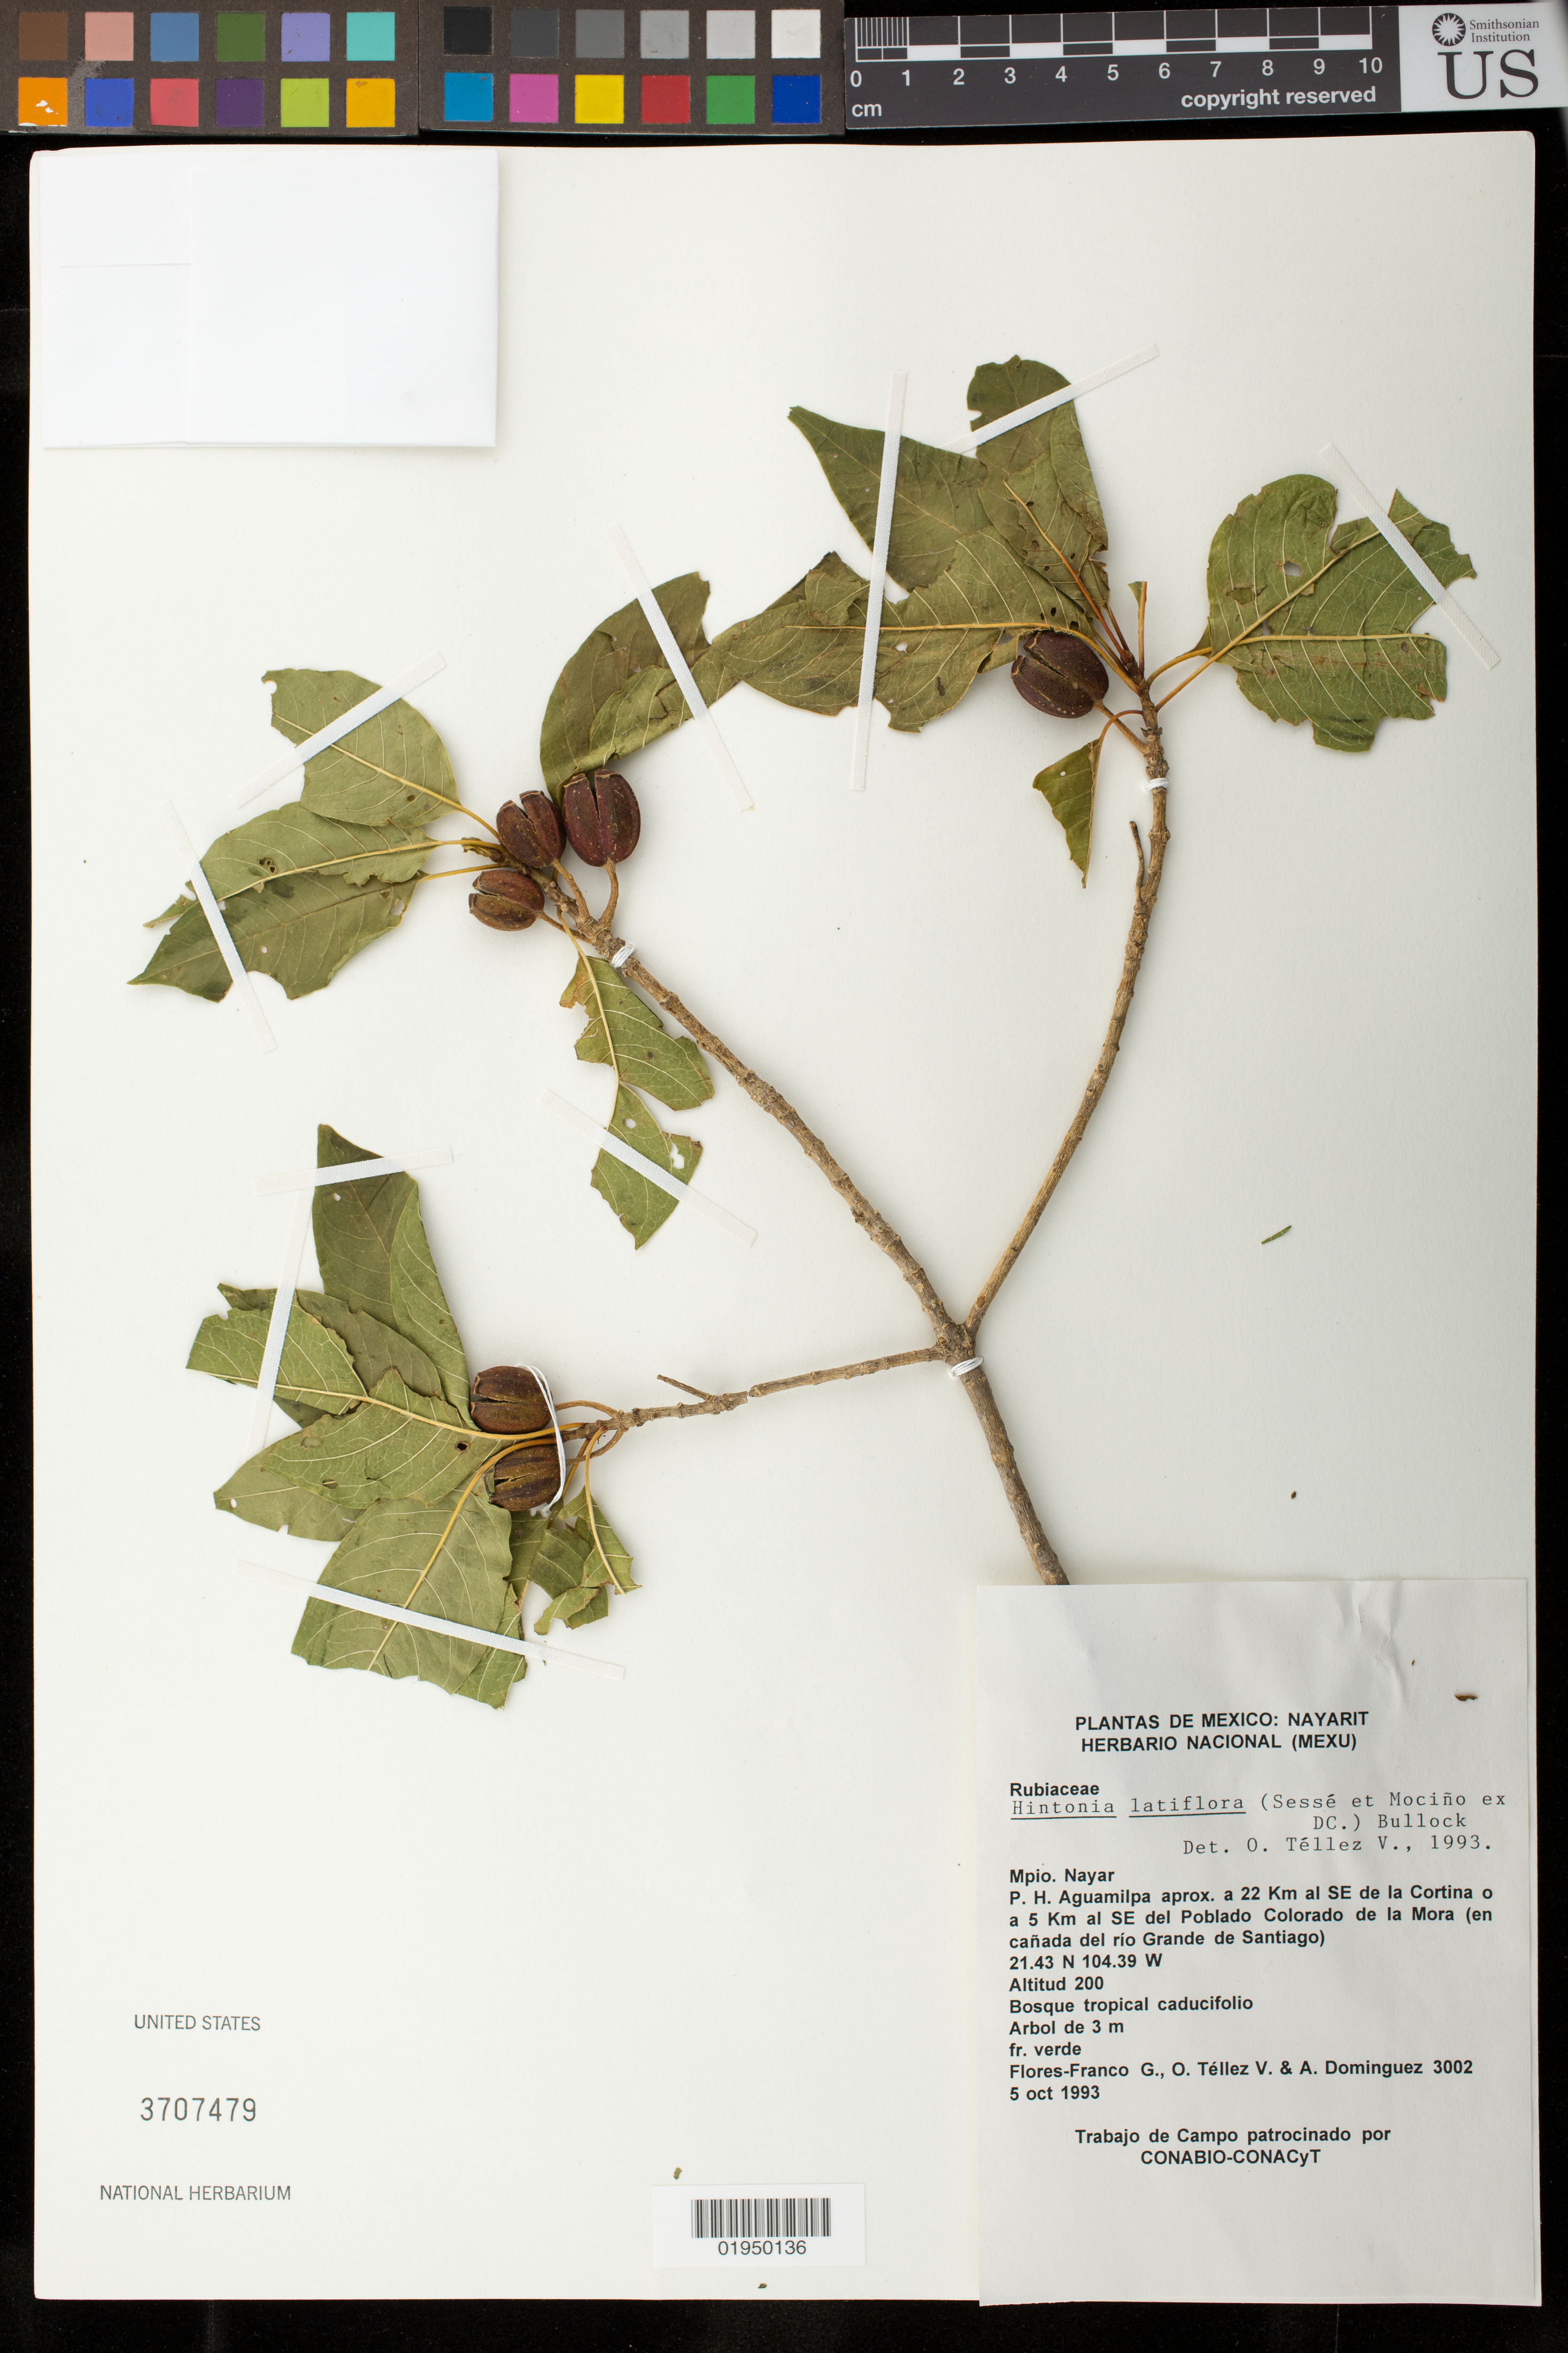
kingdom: Plantae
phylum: Tracheophyta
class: Magnoliopsida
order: Gentianales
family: Rubiaceae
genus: Hintonia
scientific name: Hintonia latiflora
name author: (Sessé & Moc. ex DC.) Bullock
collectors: G. Flores F., O. Tellez & A. Dominguez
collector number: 3002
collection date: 1993-10-05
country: Mexico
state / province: Nayarit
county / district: Nayar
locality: P.H Aguamilpa approx. a 22 km al SE de la Cortina o a 5 km al SE del Poblado Colorado de la Mora (en canada del tio Grande de santiog)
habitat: Bosque tropical caducifolio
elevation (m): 200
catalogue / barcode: US 3707479